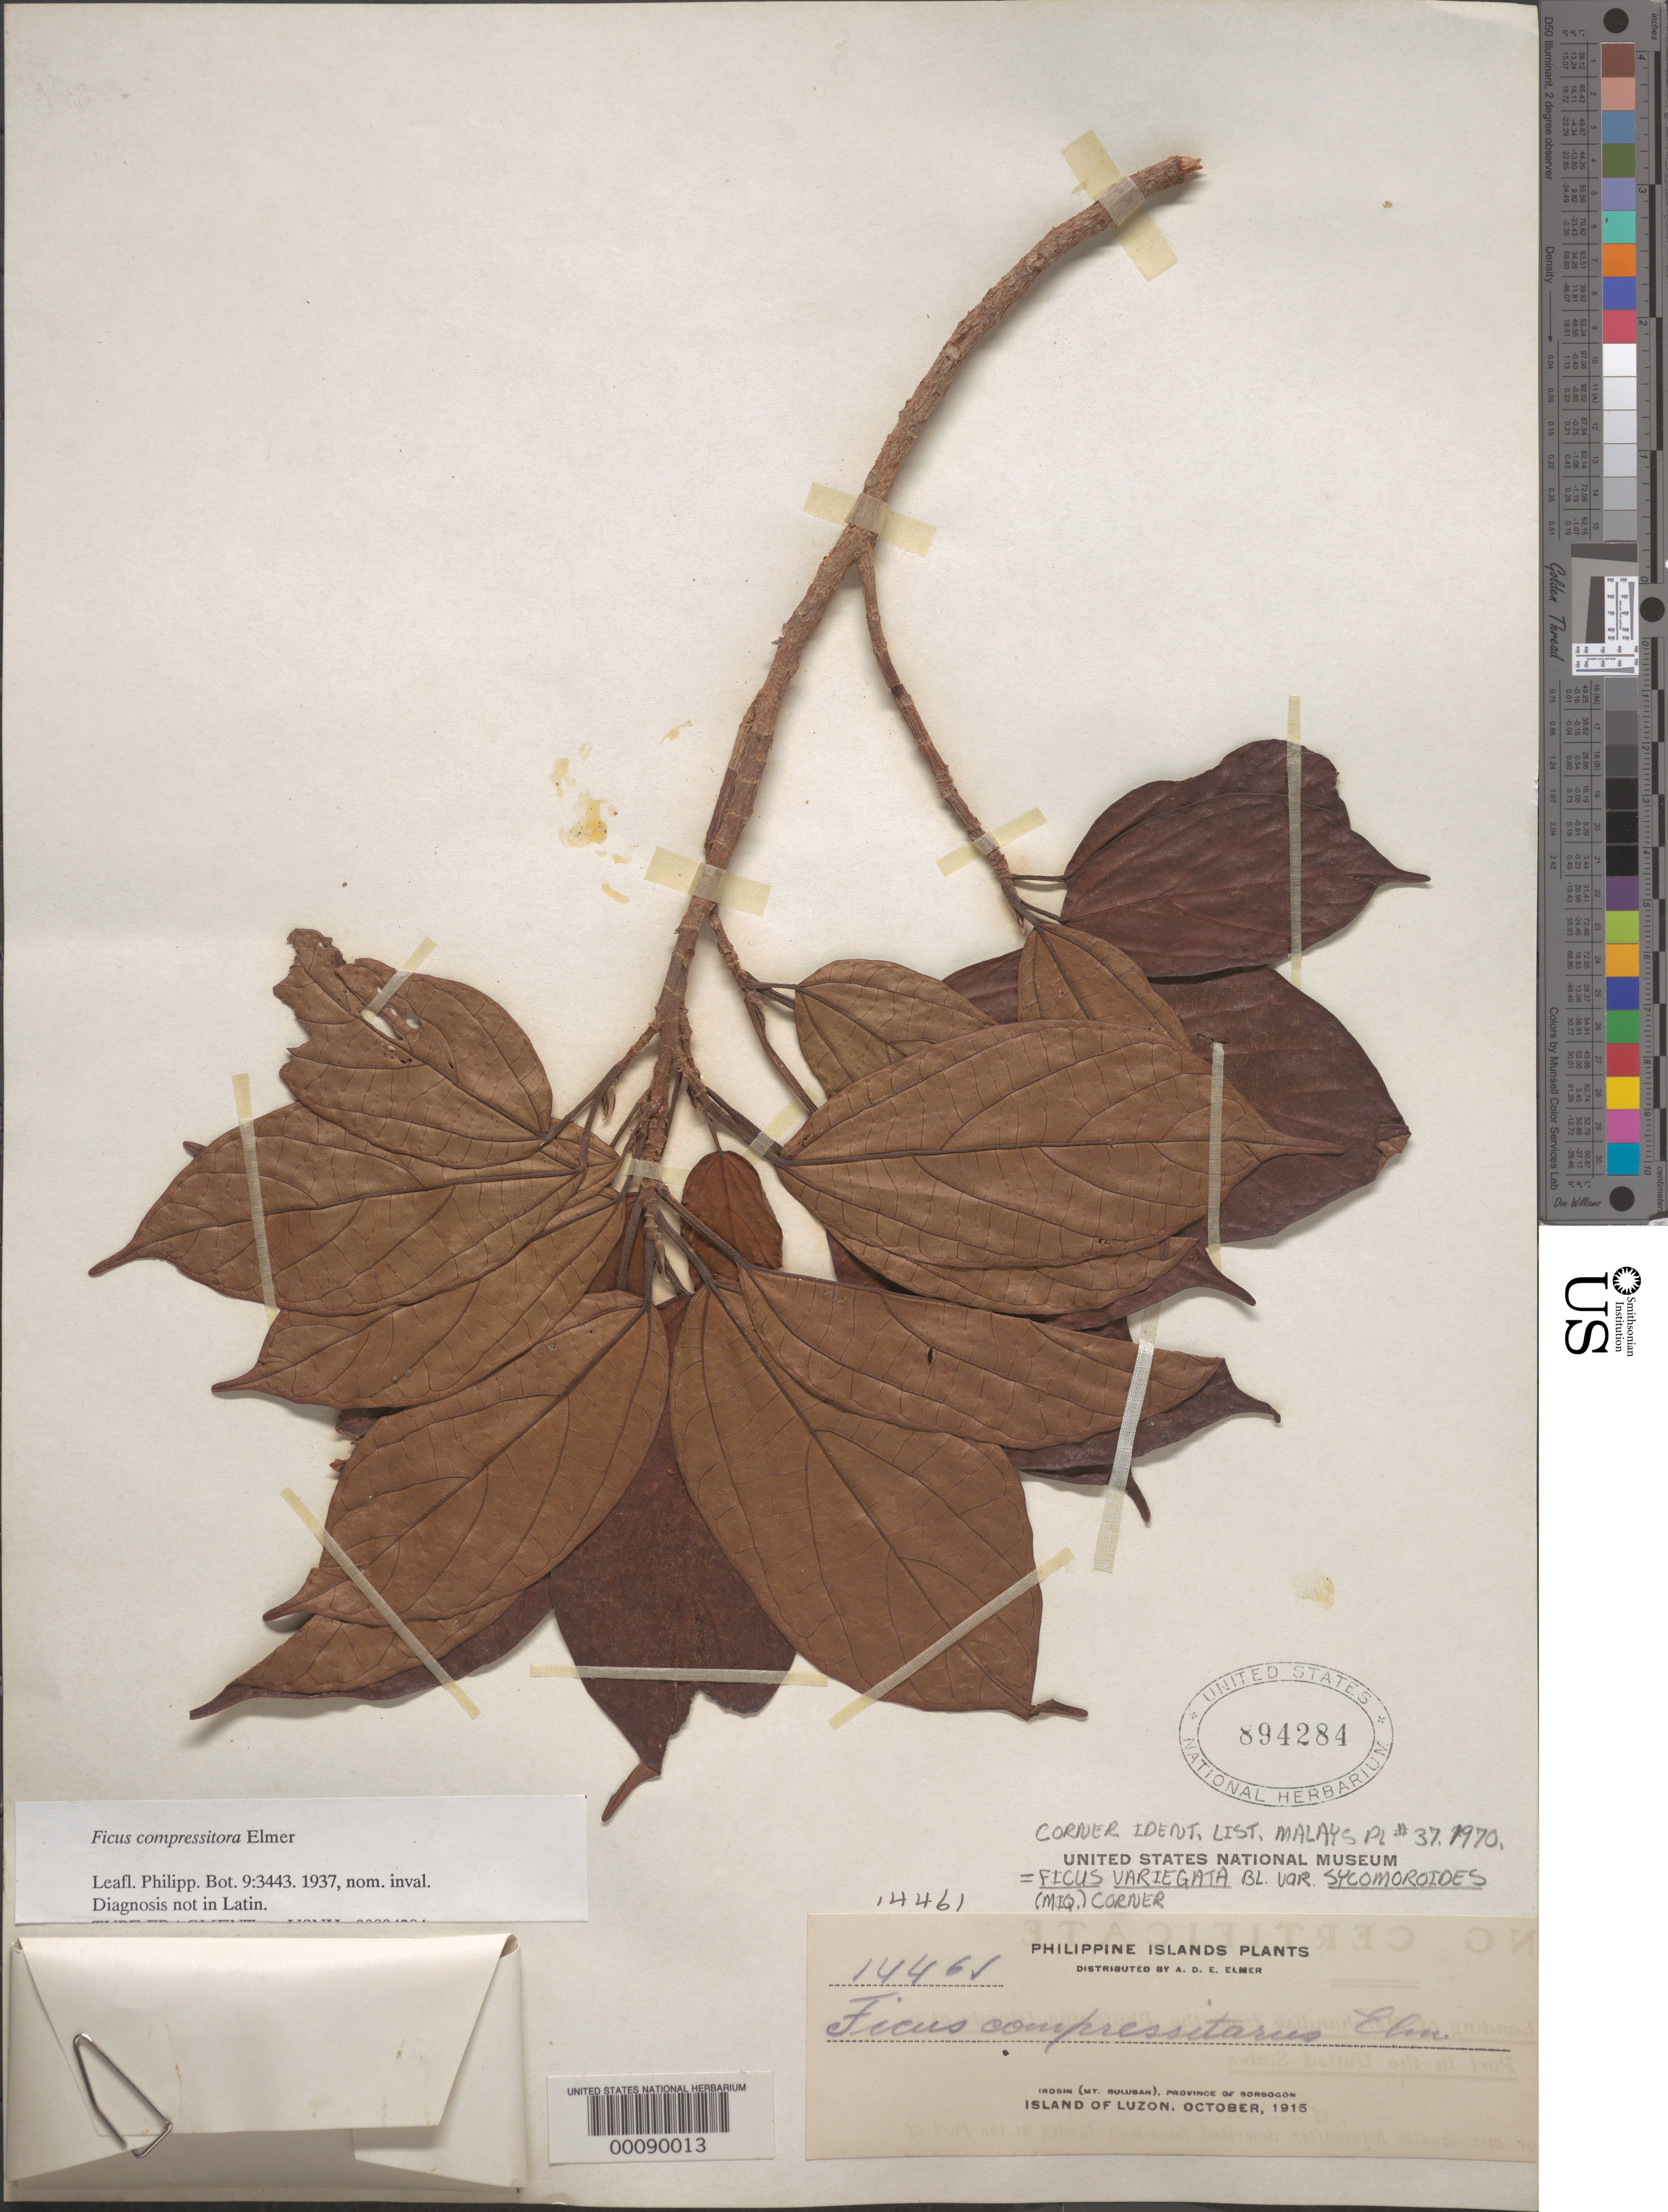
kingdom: Plantae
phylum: Tracheophyta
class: Magnoliopsida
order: Rosales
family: Moraceae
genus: Ficus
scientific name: Ficus compressitora Elmer, nom. inval.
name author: Elmer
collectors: A. D. E. Elmer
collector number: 14461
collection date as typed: Oct 1915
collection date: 1915-10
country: Philippines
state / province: Bicol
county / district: Sorsogon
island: Luzon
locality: Irosin (Mt. Bulusan)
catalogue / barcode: US 894284